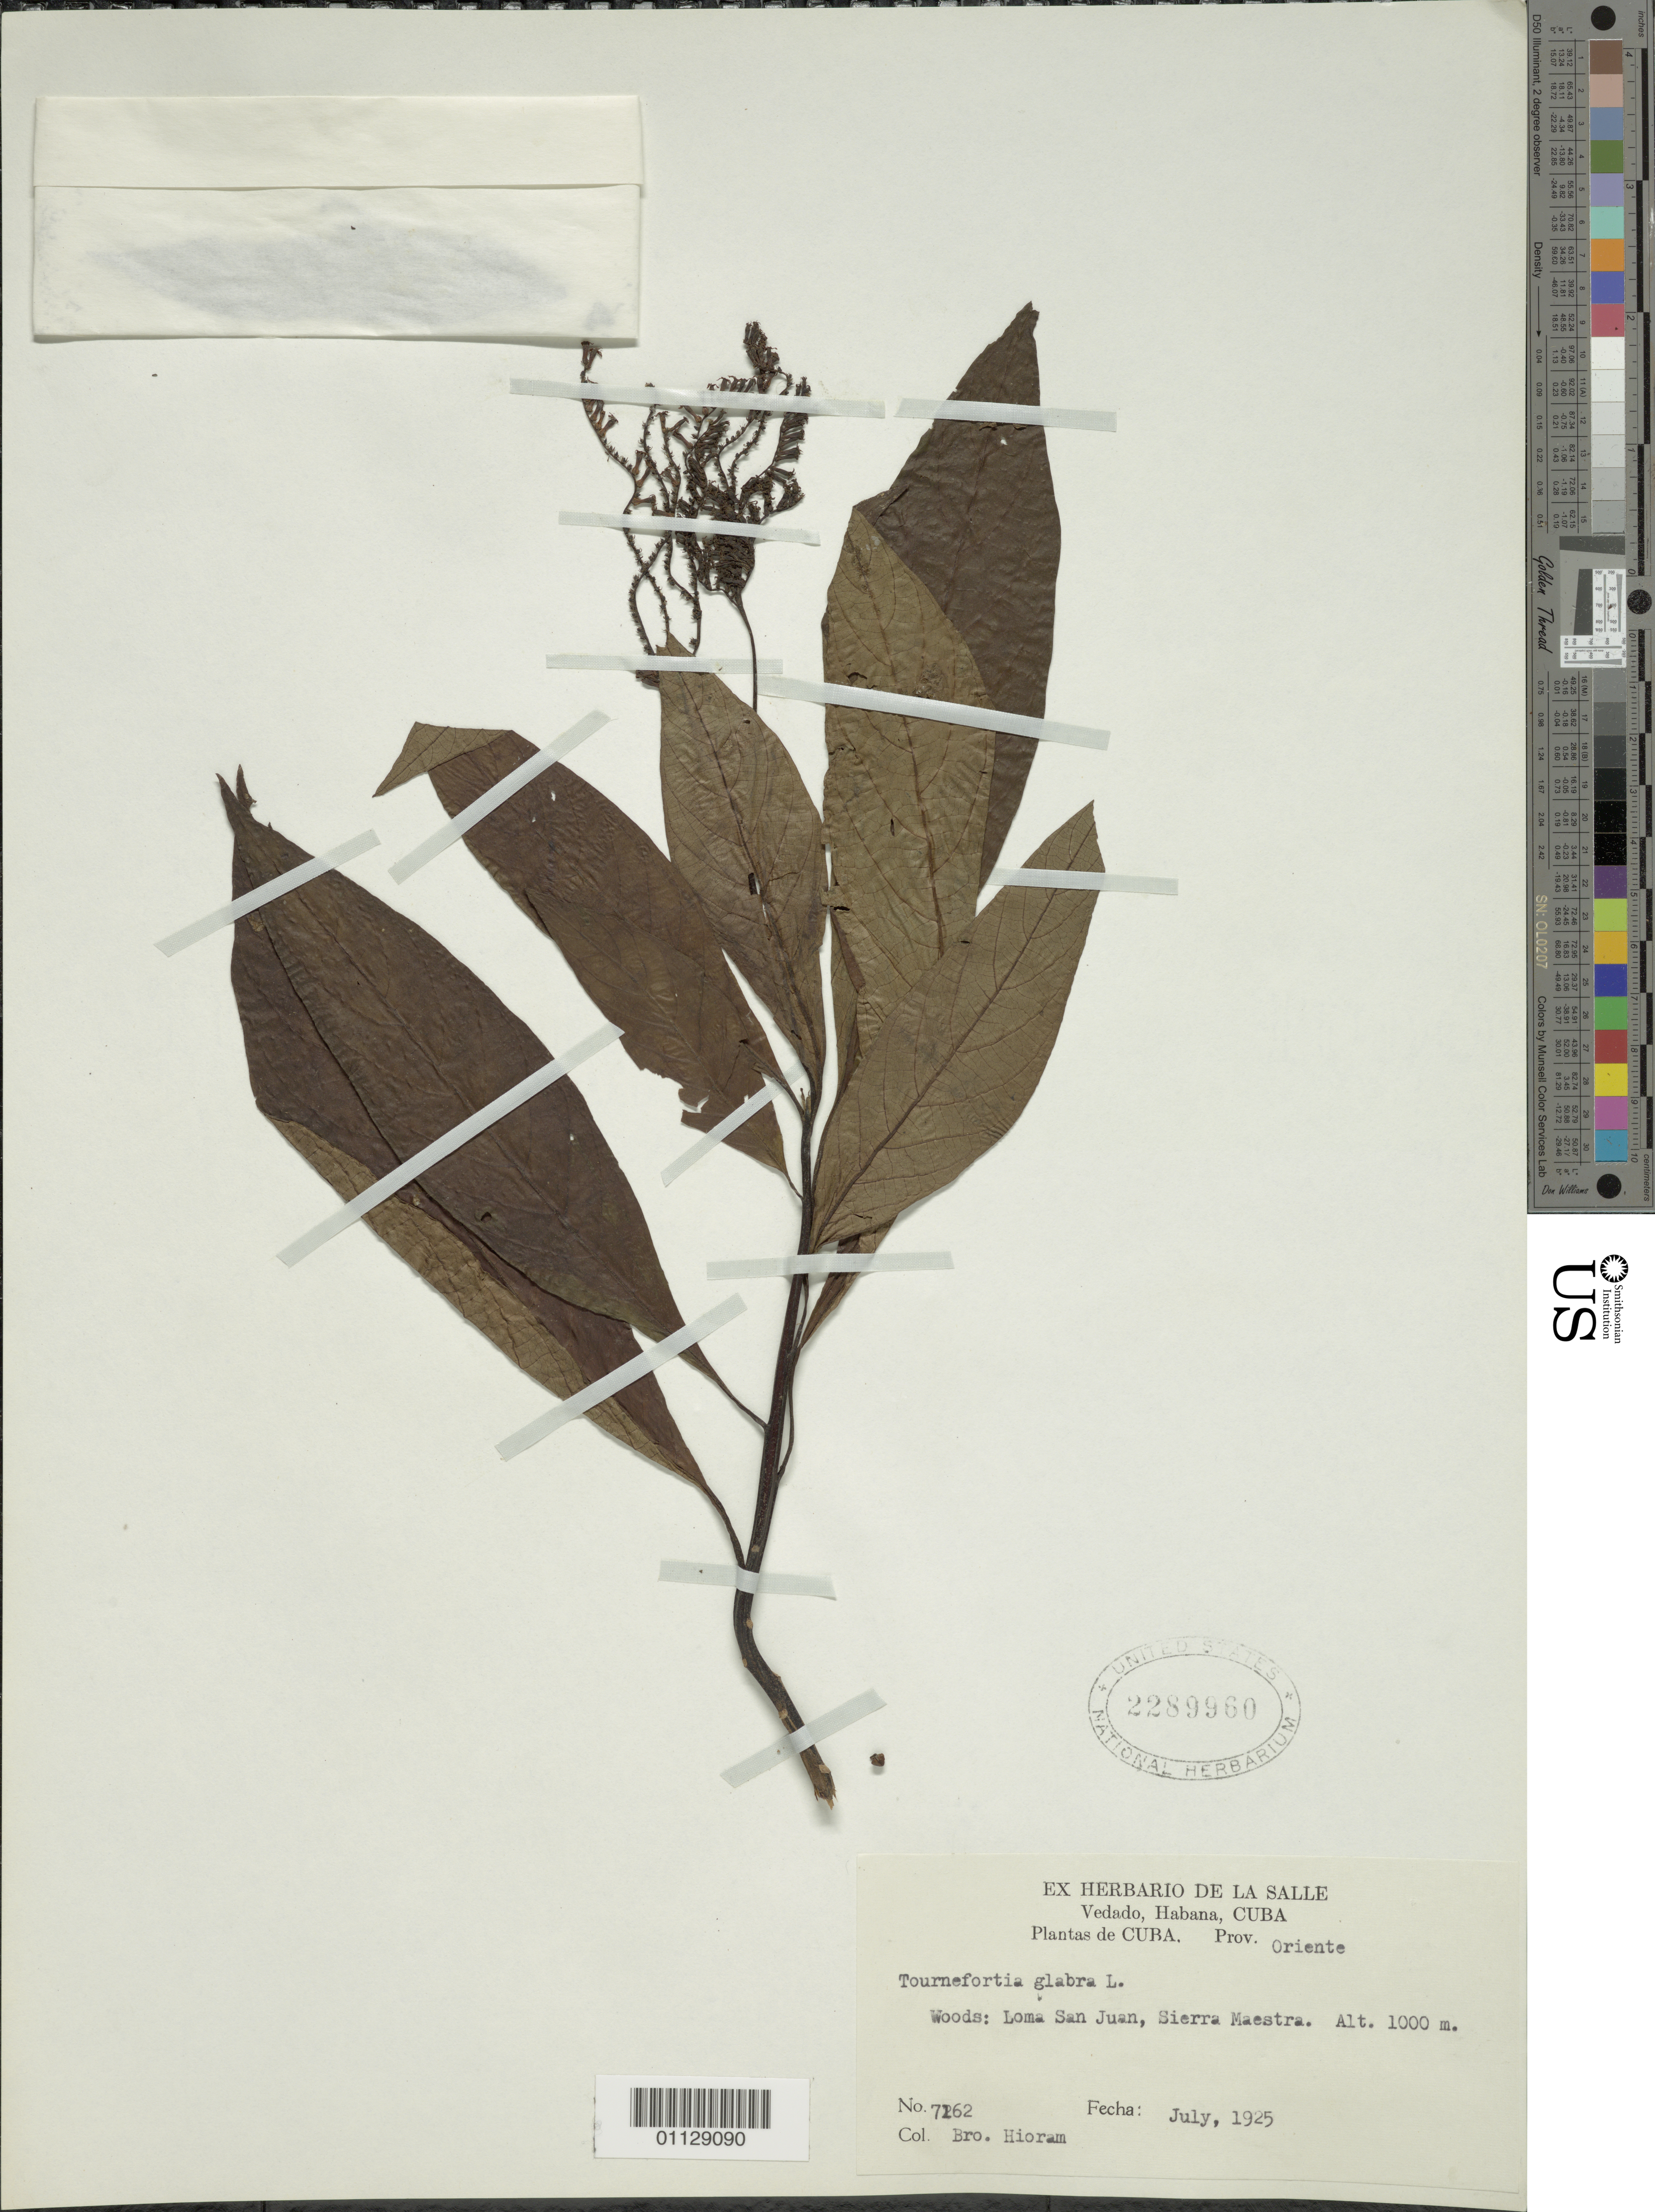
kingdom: Plantae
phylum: Tracheophyta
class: Magnoliopsida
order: Boraginales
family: Heliotropiaceae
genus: Tournefortia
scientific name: Tournefortia glabra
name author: L.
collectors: Bro. Hioram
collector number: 7162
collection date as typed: Jul 1925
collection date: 1925-07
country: Cuba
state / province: La Habana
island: Cuba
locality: Woods: Loma San Juan, Sierra Maestra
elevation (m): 1000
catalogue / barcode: US 2289960